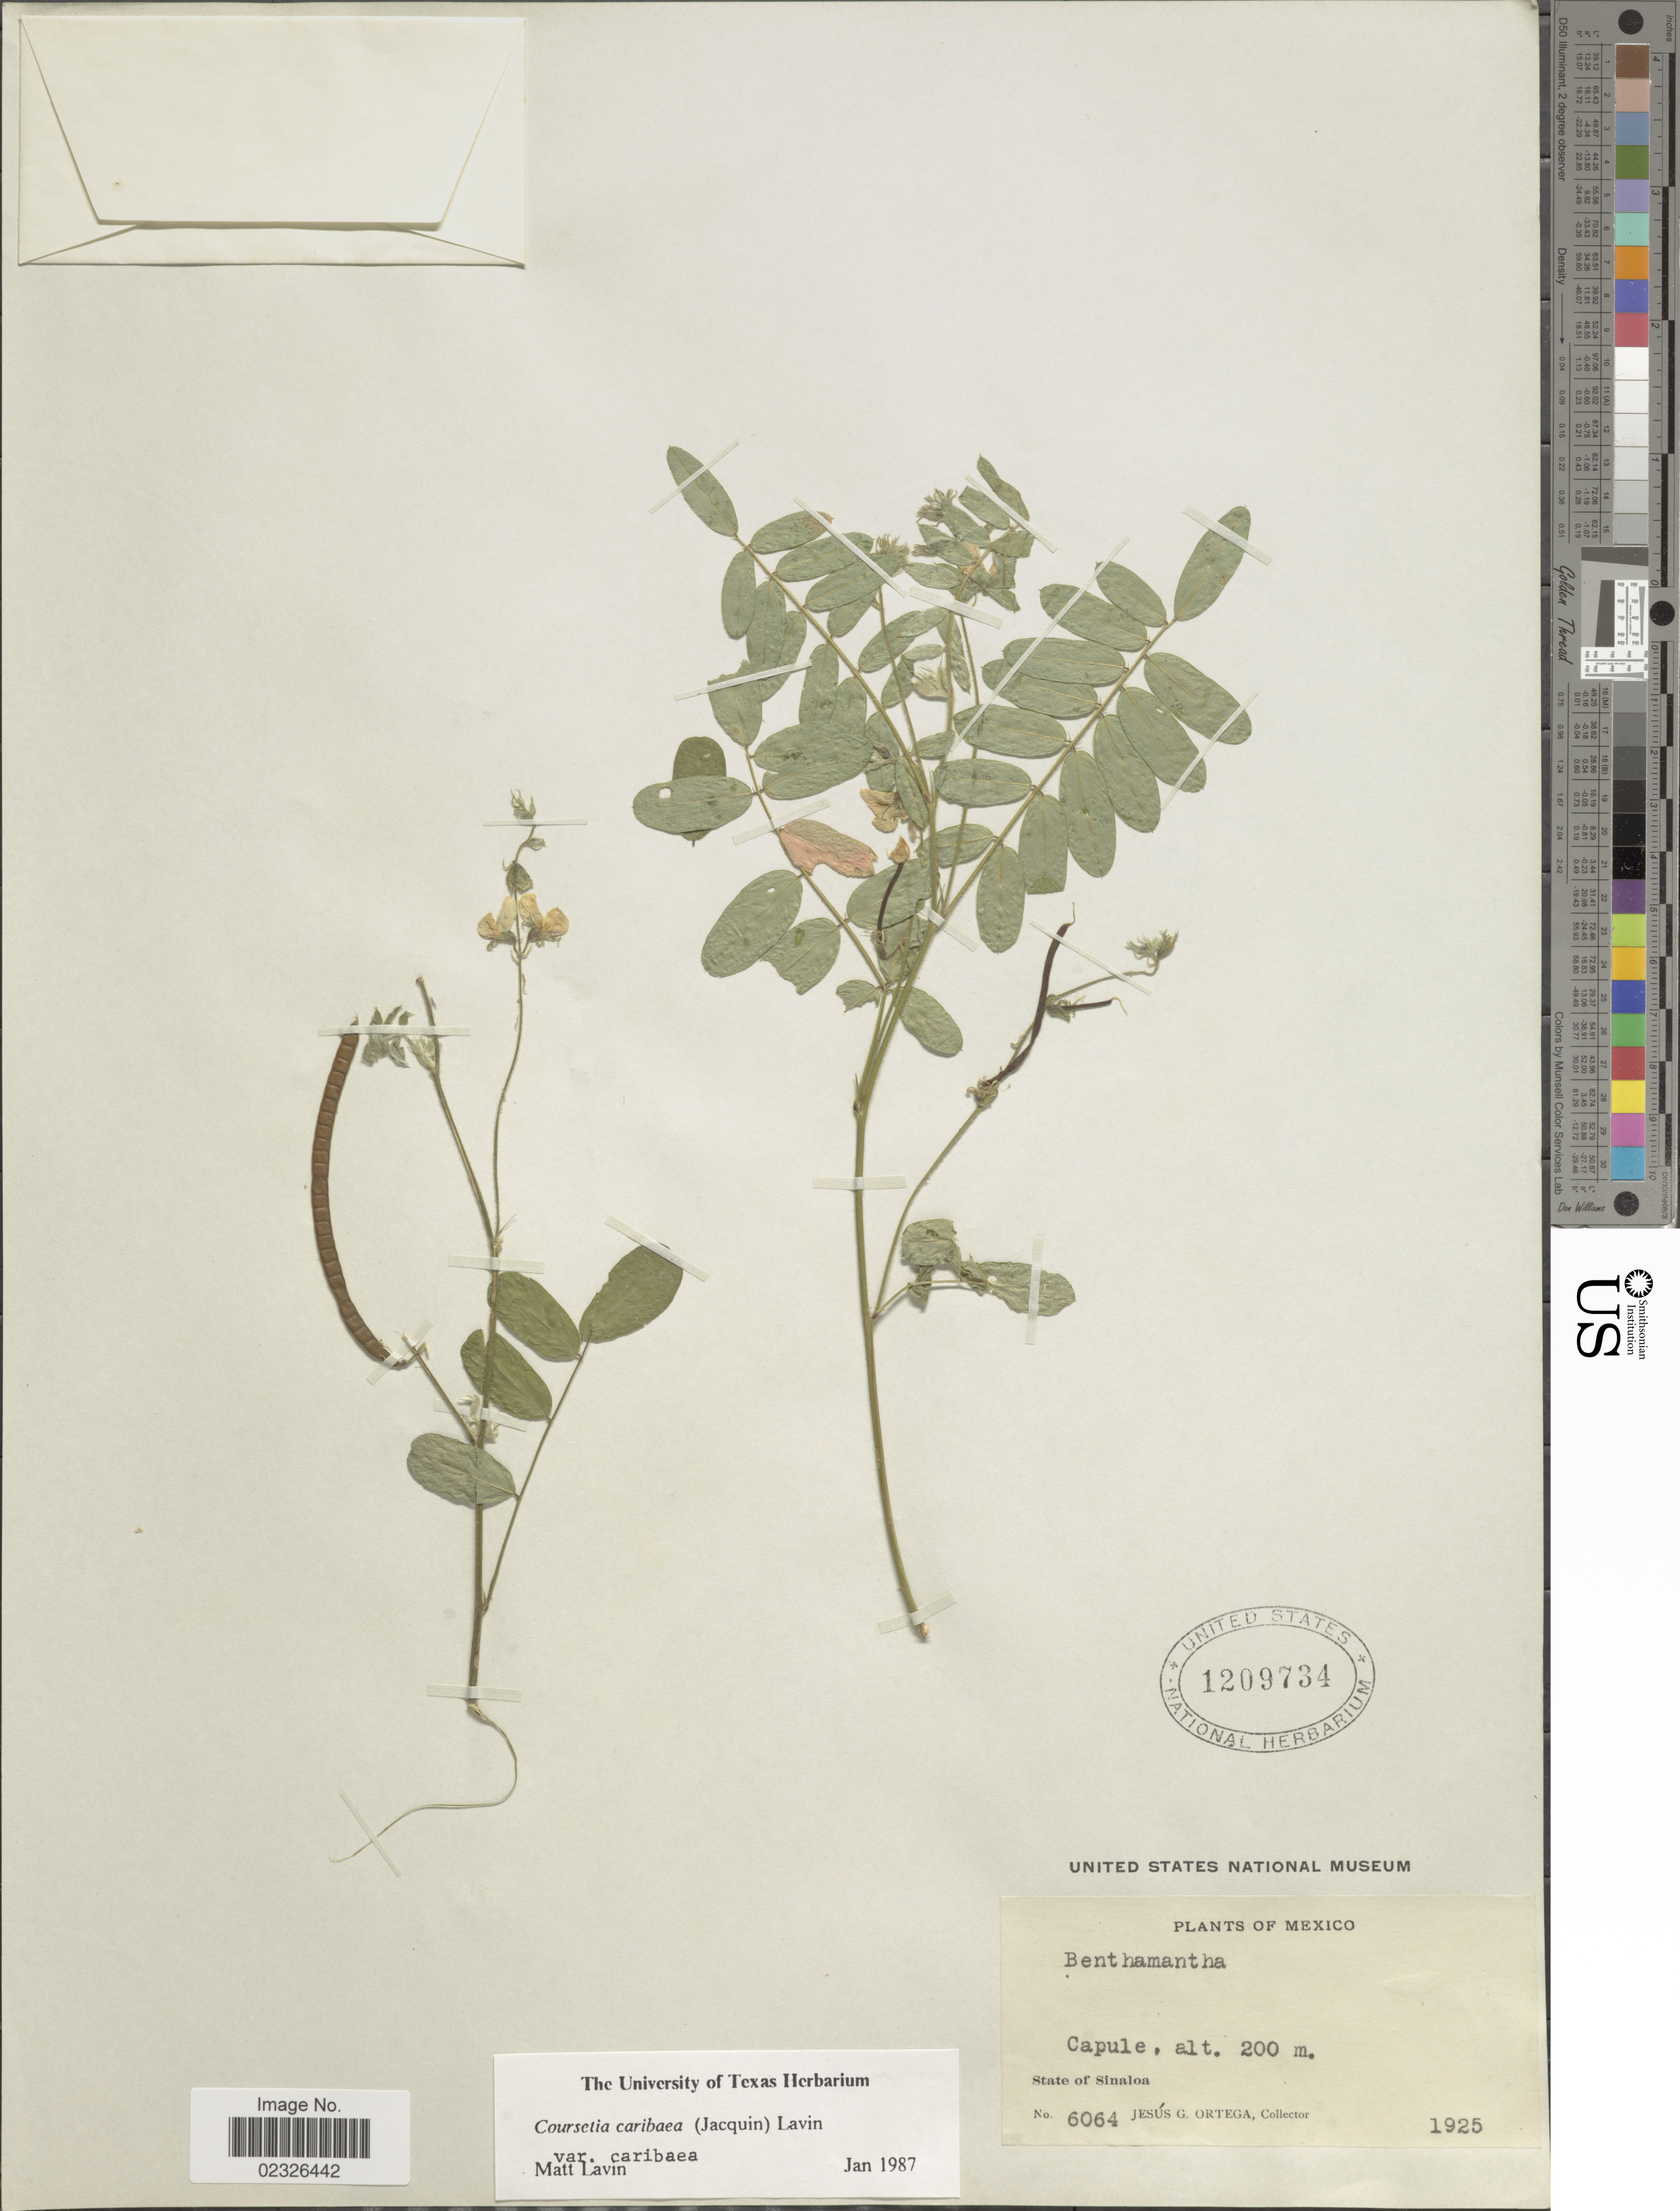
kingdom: Plantae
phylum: Tracheophyta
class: Magnoliopsida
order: Fabales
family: Fabaceae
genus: Coursetia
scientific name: Coursetia caribaea var. caribaea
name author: (Jacq.) Lavin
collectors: J. Ortega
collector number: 6064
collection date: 1925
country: Mexico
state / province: Sinaloa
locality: Capule, State of Sinaloa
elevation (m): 200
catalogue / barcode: US 1209734